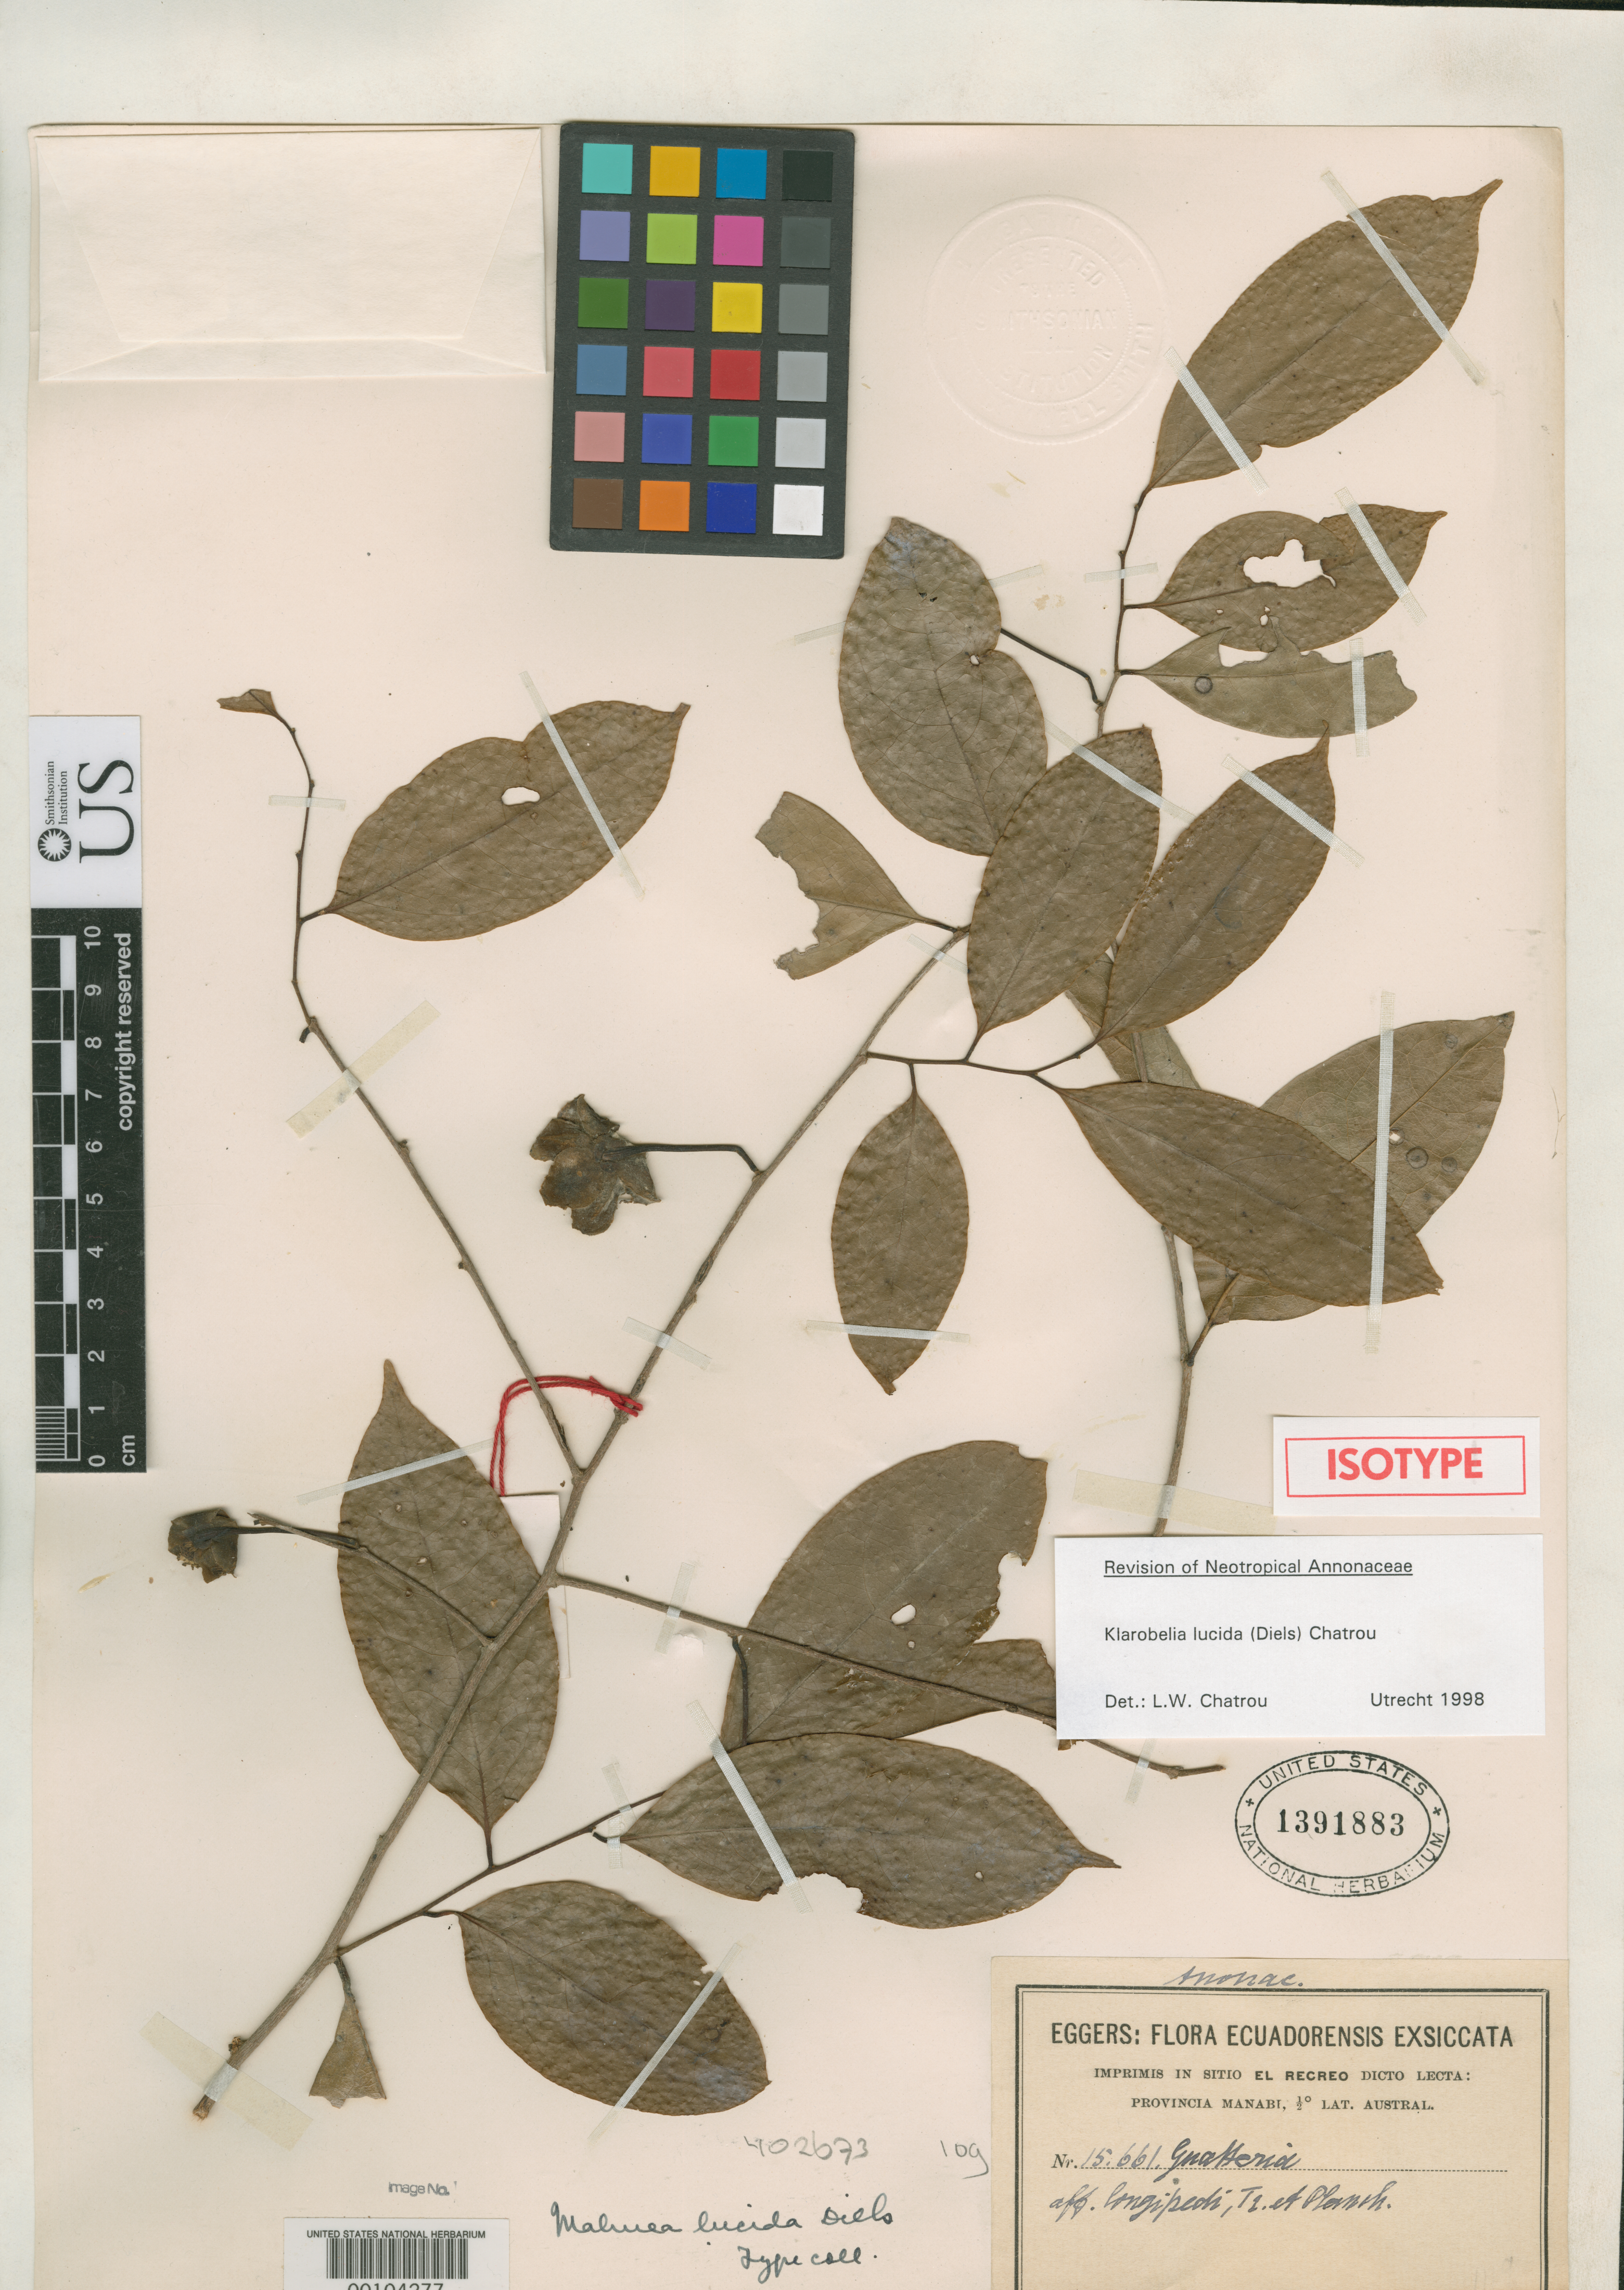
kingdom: Plantae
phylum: Tracheophyta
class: Magnoliopsida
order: Magnoliales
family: Annonaceae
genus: Malmea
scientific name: Malmea lucida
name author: Diels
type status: Isotype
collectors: H. F. A. von Eggers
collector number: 15661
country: Ecuador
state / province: Manabí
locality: El Recreo.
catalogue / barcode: US 1391883